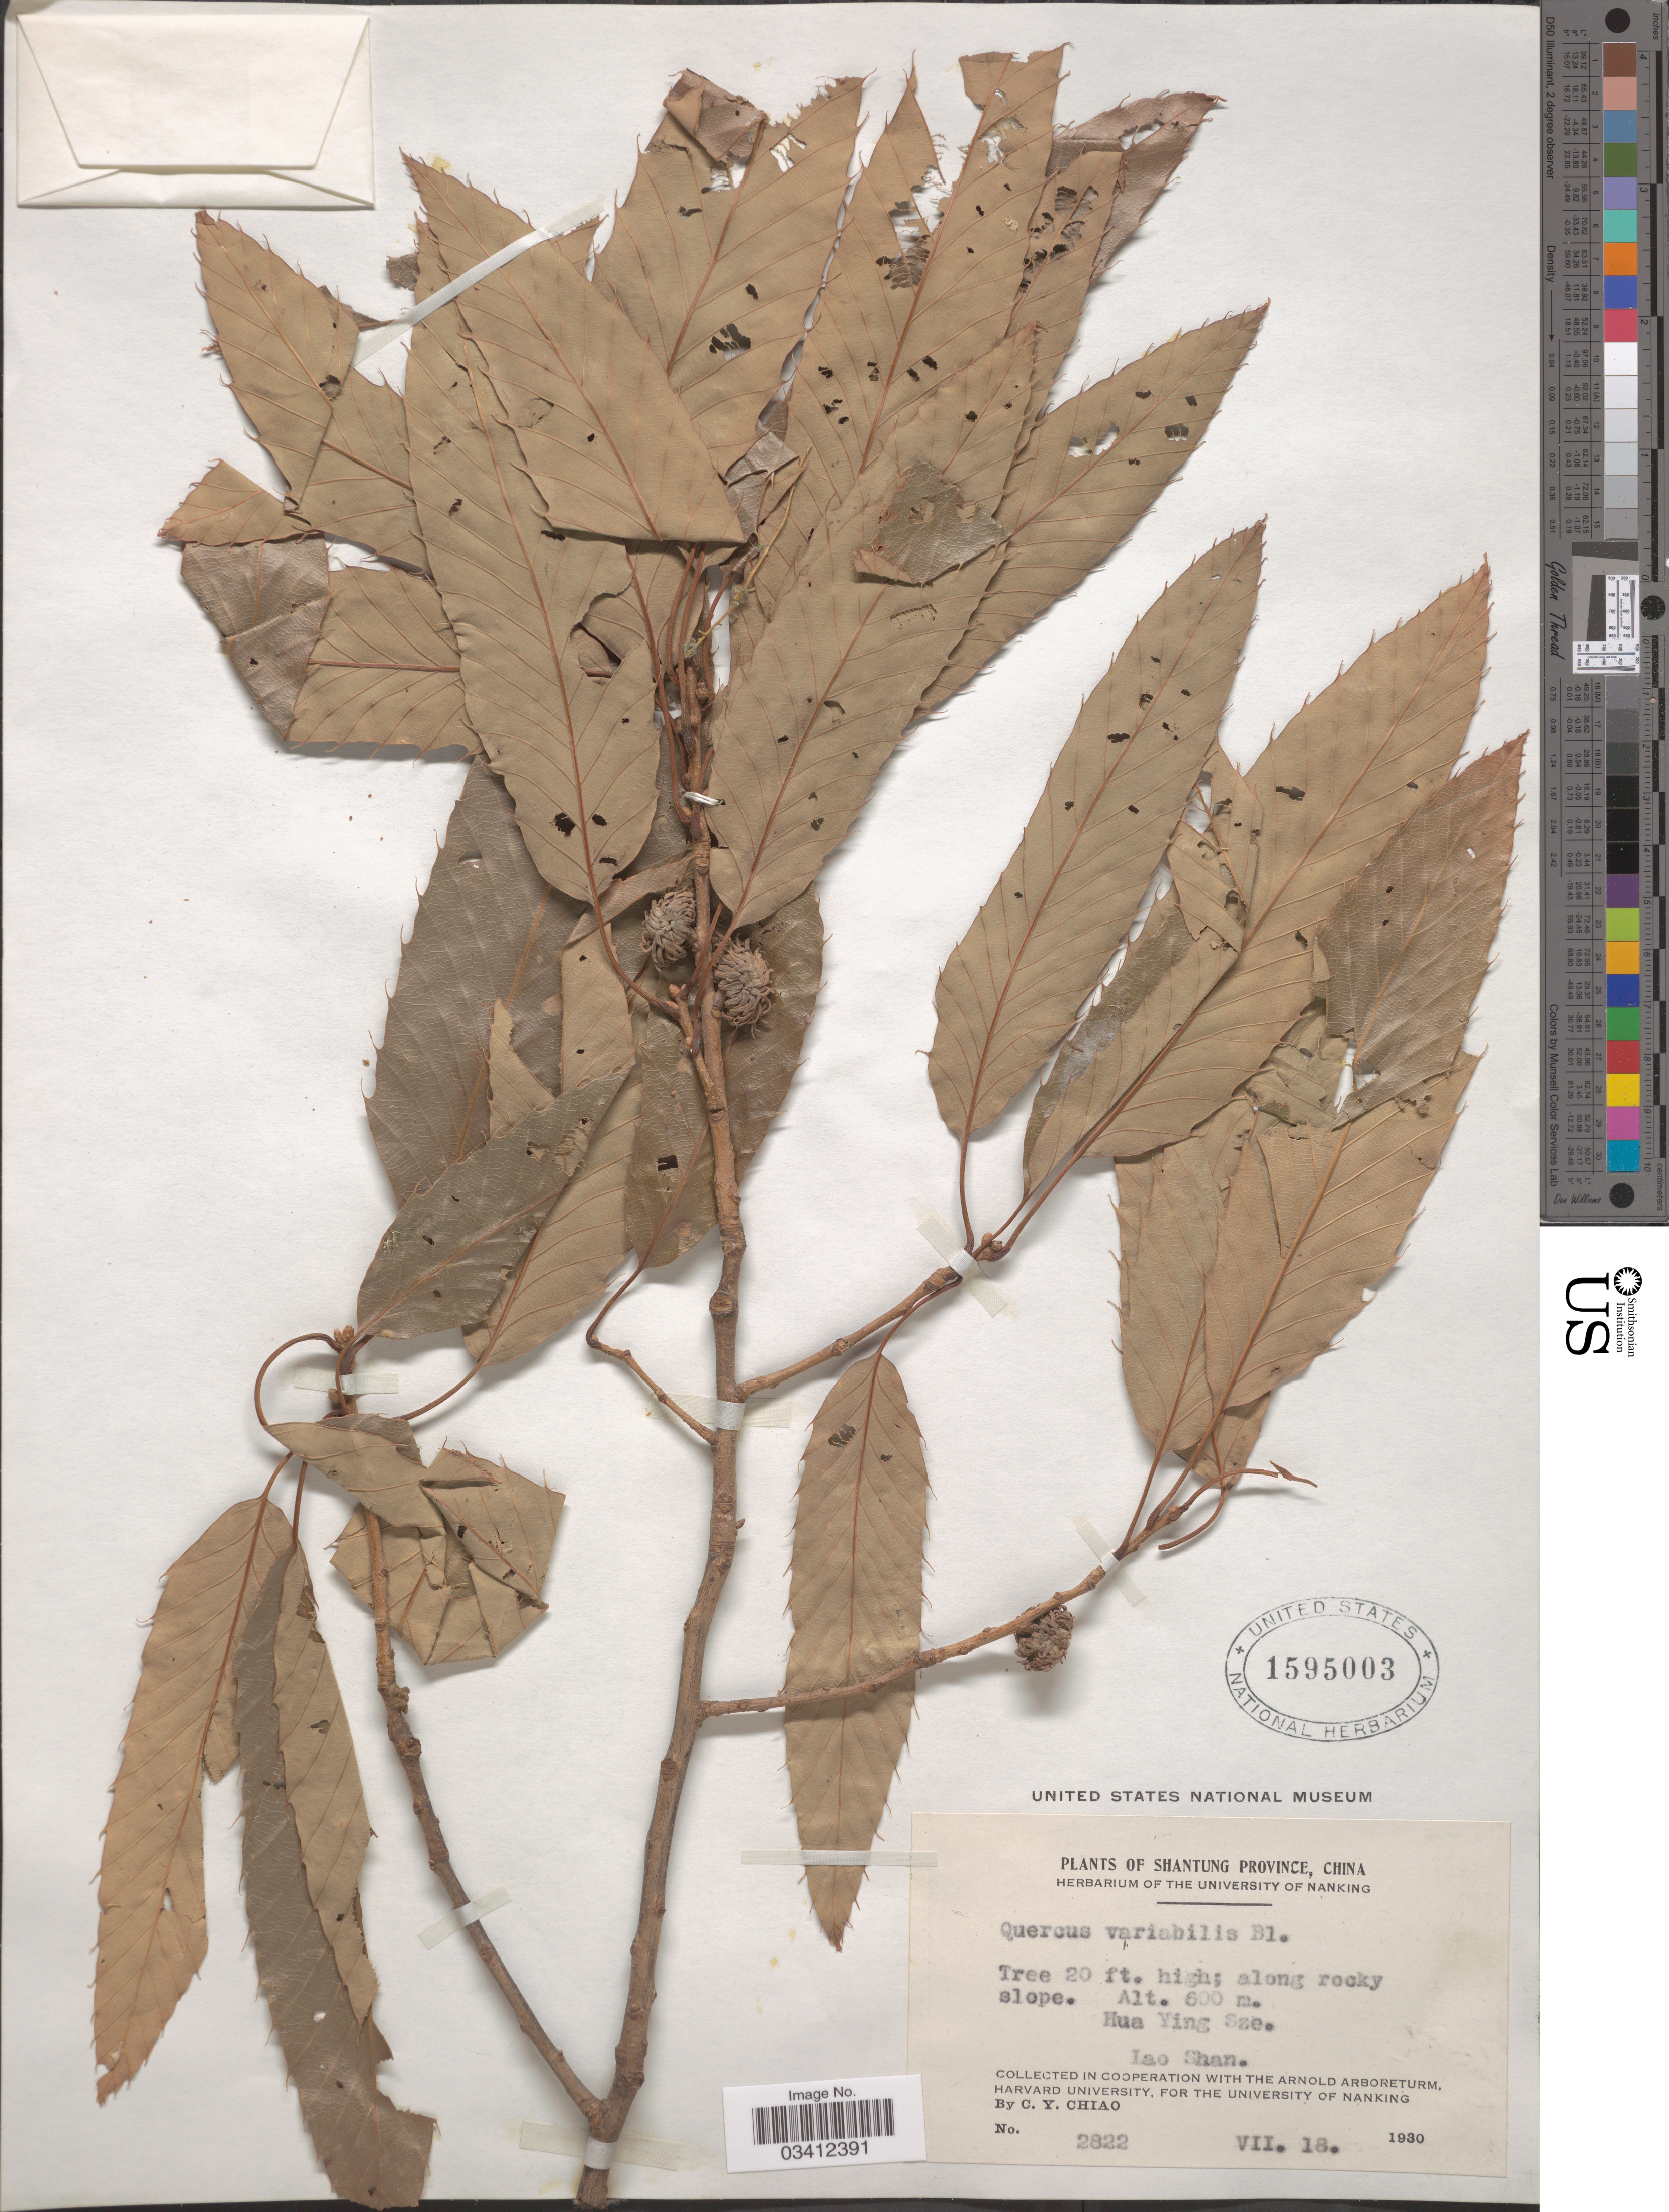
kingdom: Plantae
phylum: Tracheophyta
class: Magnoliopsida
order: Fagales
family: Fagaceae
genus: Quercus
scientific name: Quercus variabilis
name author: Blume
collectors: C. Y. Chiao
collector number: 2822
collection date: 1930-07-18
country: China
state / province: Shandong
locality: Shantung Province. Hua Ying Sze. Lao Shan.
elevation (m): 600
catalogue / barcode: US 1595003